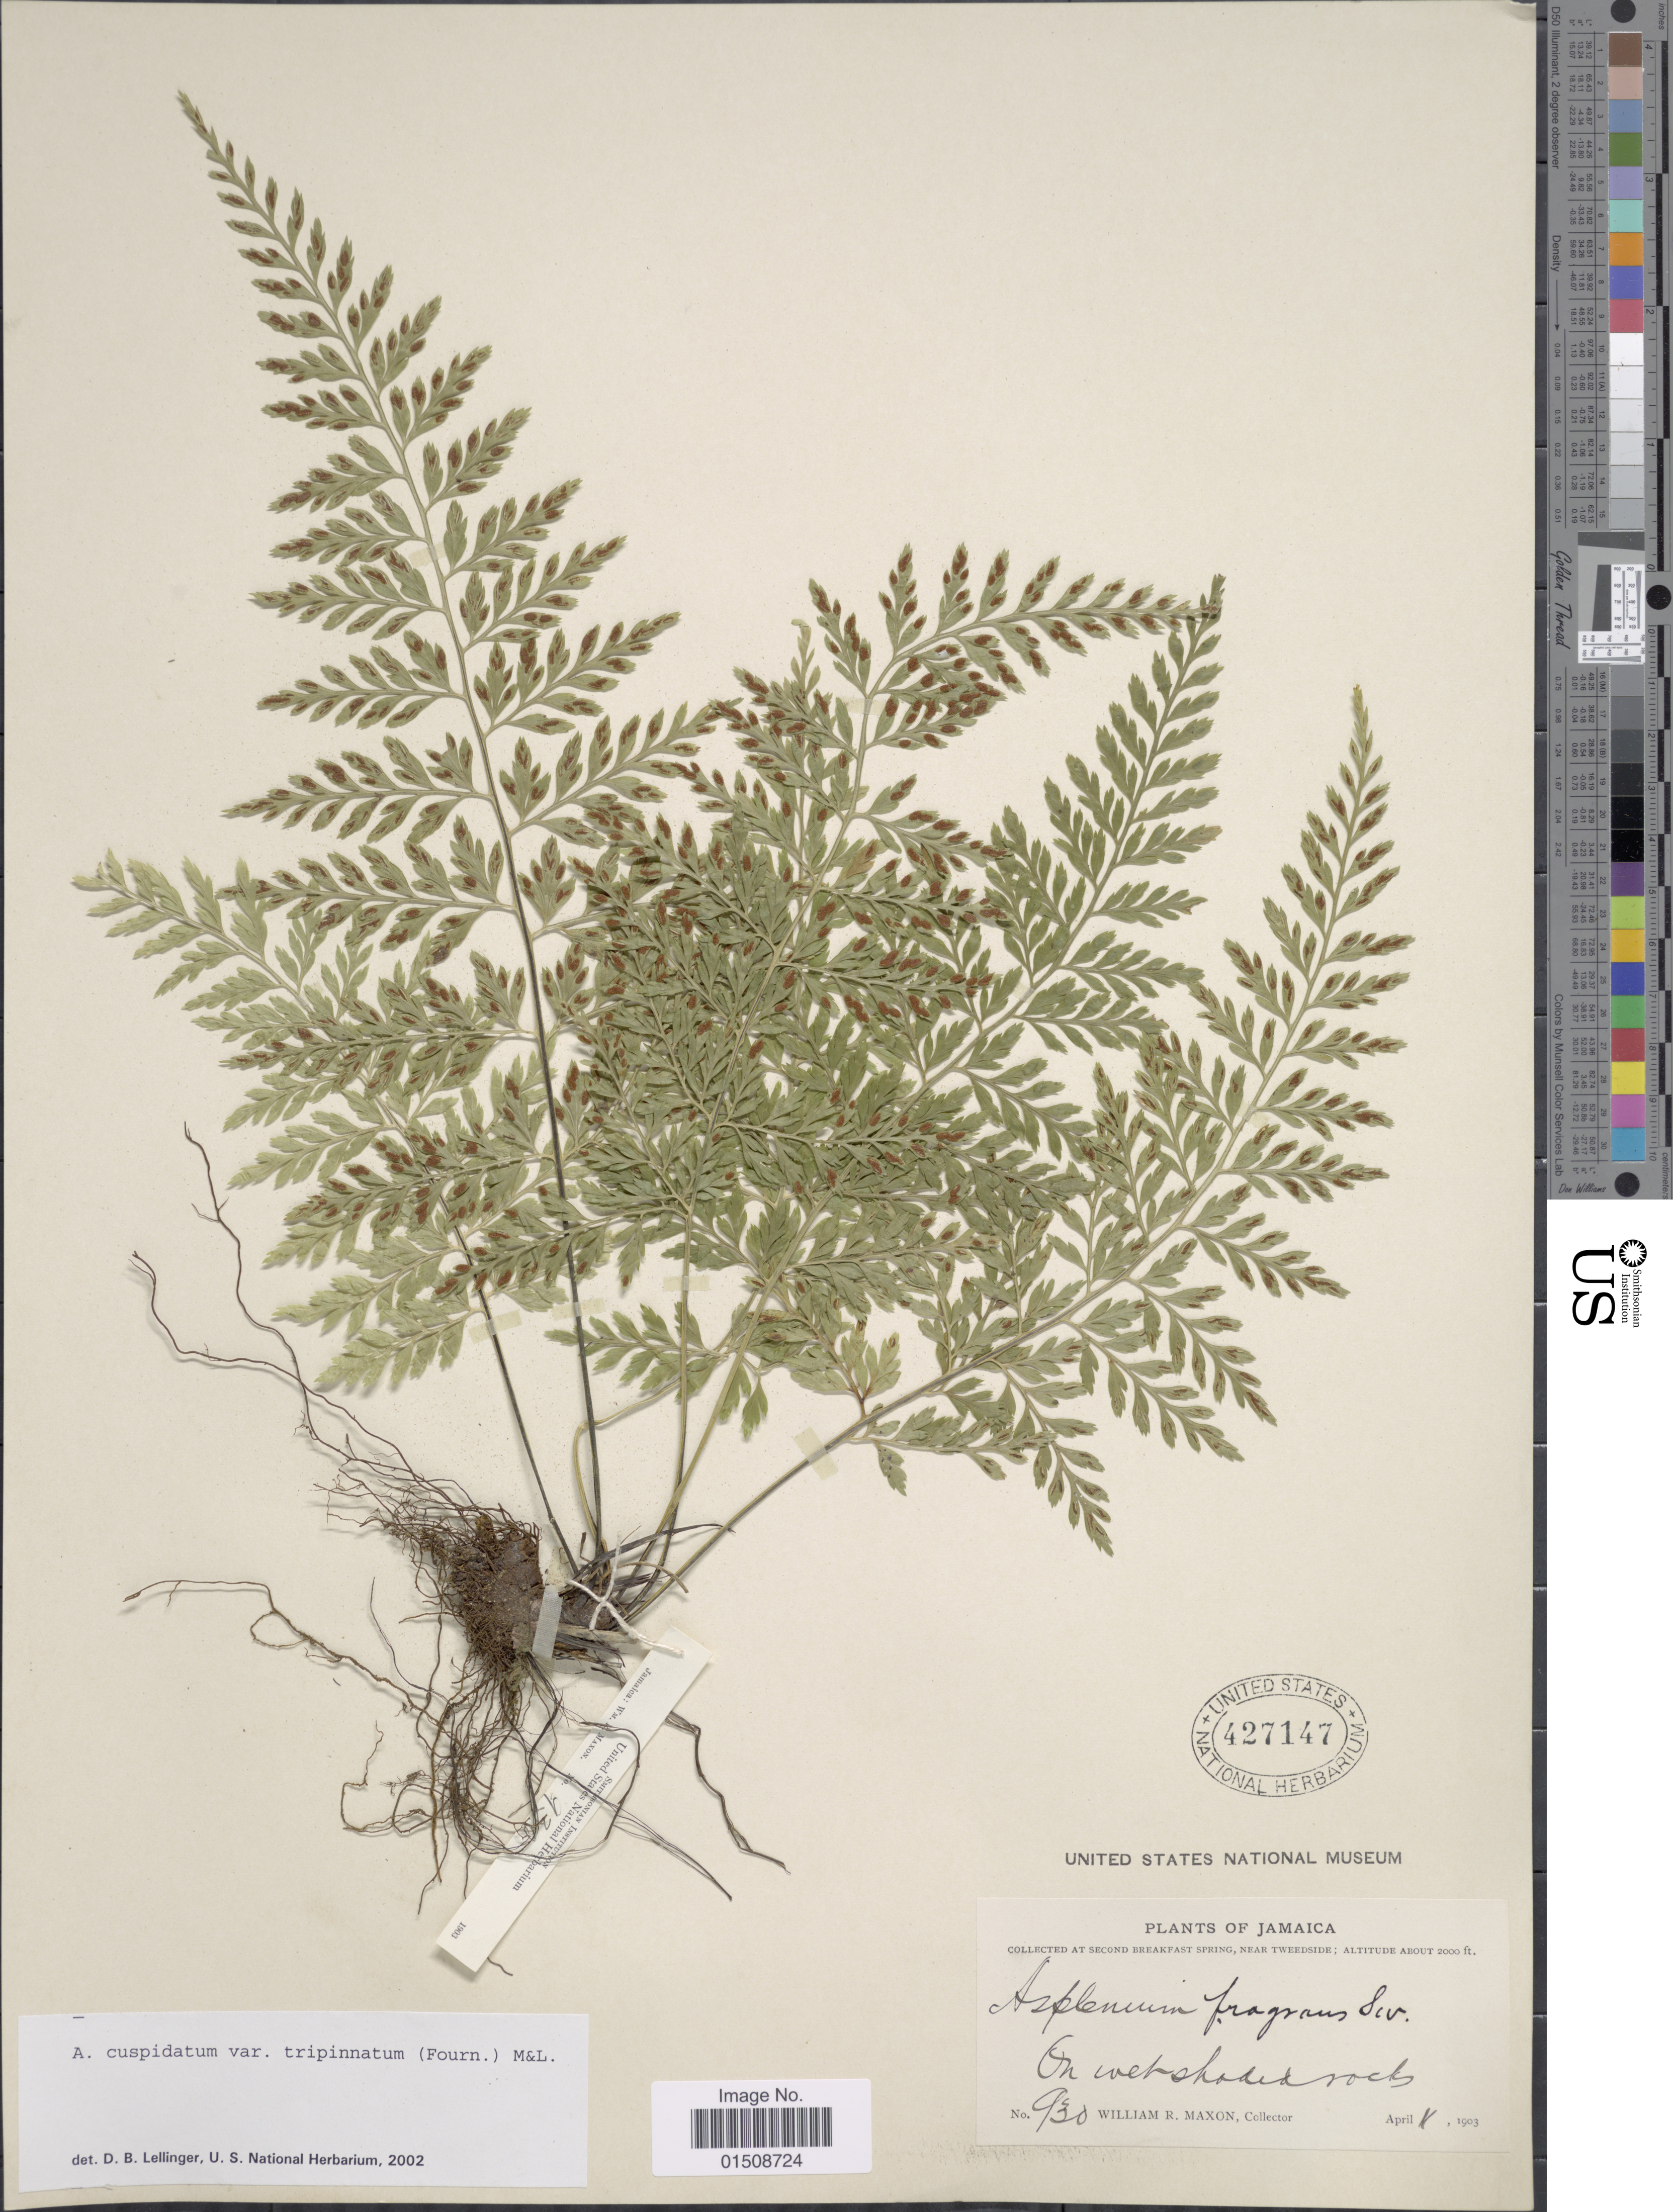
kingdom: Plantae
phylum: Tracheophyta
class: Polypodiopsida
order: Polypodiales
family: Aspleniaceae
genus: Asplenium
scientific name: Asplenium cuspidatum var. tripinnatum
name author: (E. Fourn.) C.V. Morton & Lellinger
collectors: W. R. Maxon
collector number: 930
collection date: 1903-04-11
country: Jamaica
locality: At Second Breakfast Spring, near Tweedside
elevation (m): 610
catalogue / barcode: US 427147